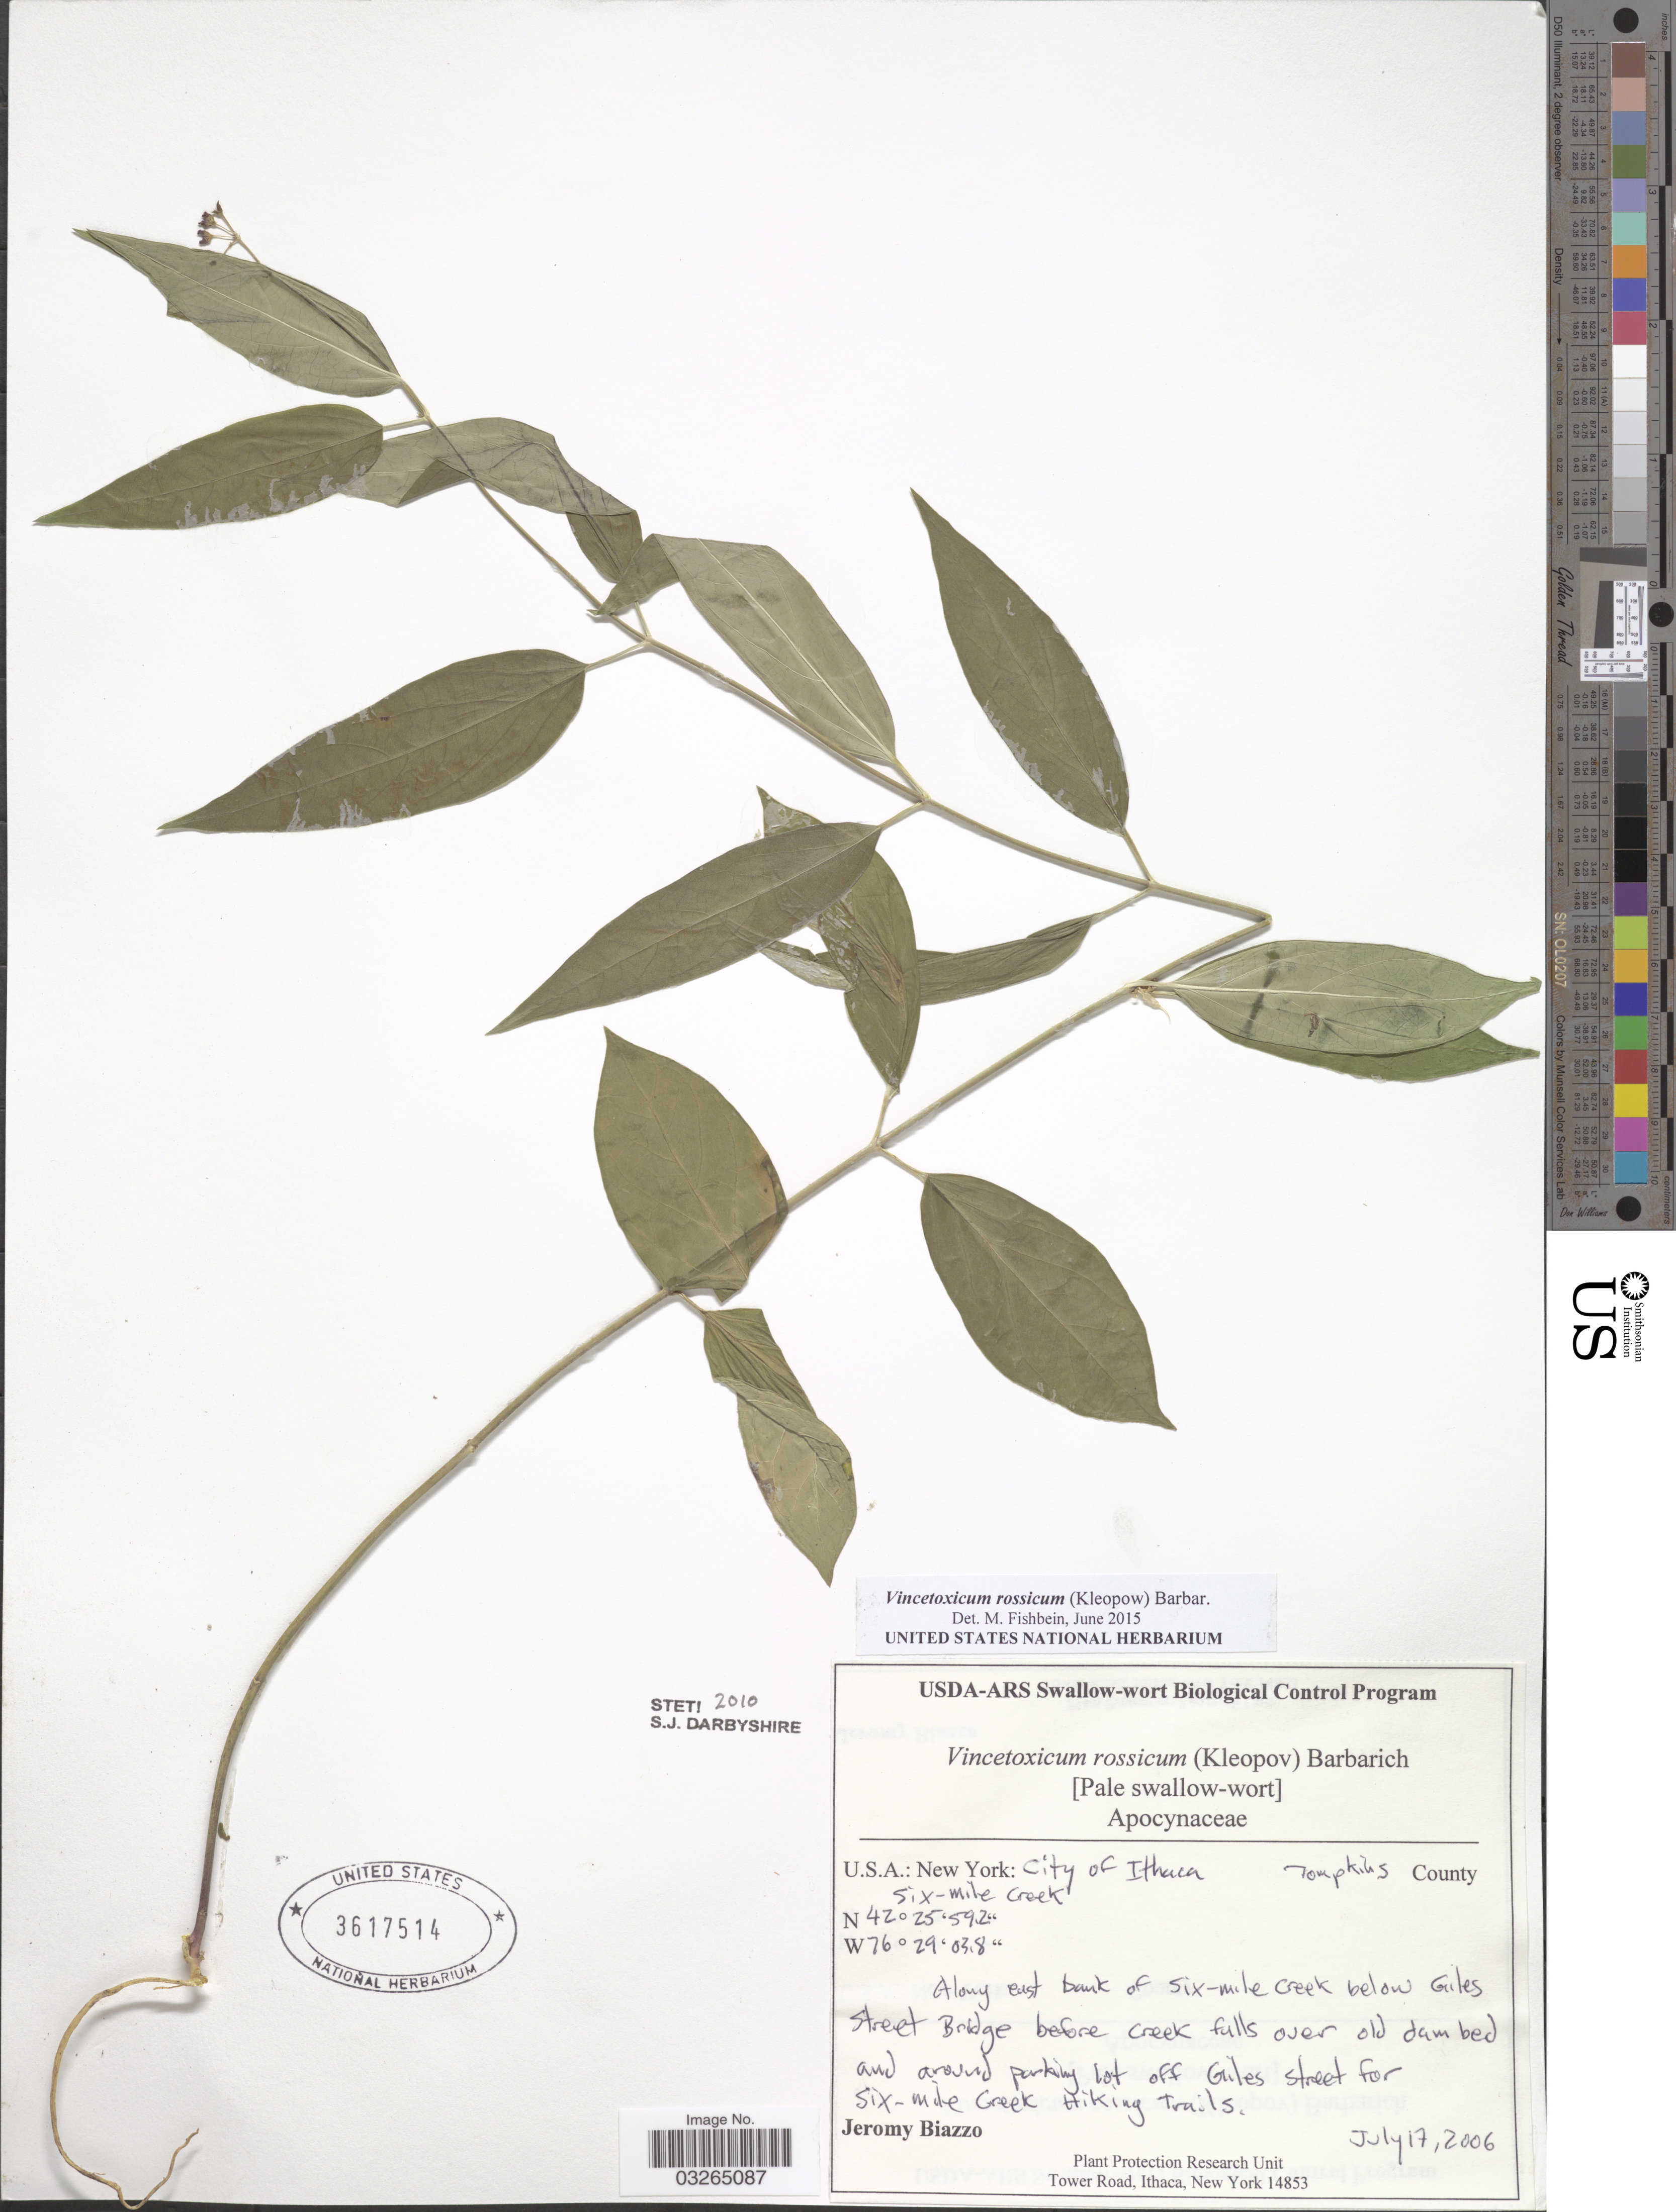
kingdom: Plantae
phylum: Tracheophyta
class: Magnoliopsida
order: Gentianales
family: Apocynaceae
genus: Vincetoxicum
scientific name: Vincetoxicum rossicum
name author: Barbar.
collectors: J. Biazzo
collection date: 2006-07-17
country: United States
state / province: New York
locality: U.S.A.: City of Ithaca. Tompkins County. Six-mile Creek. Along east bank of Six-mile Creek below Giles Street Bridge before creek falls over old dam bed and around parking lot off Giles Street for Six-mile Creek Hiking Trails.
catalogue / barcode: US 3617514